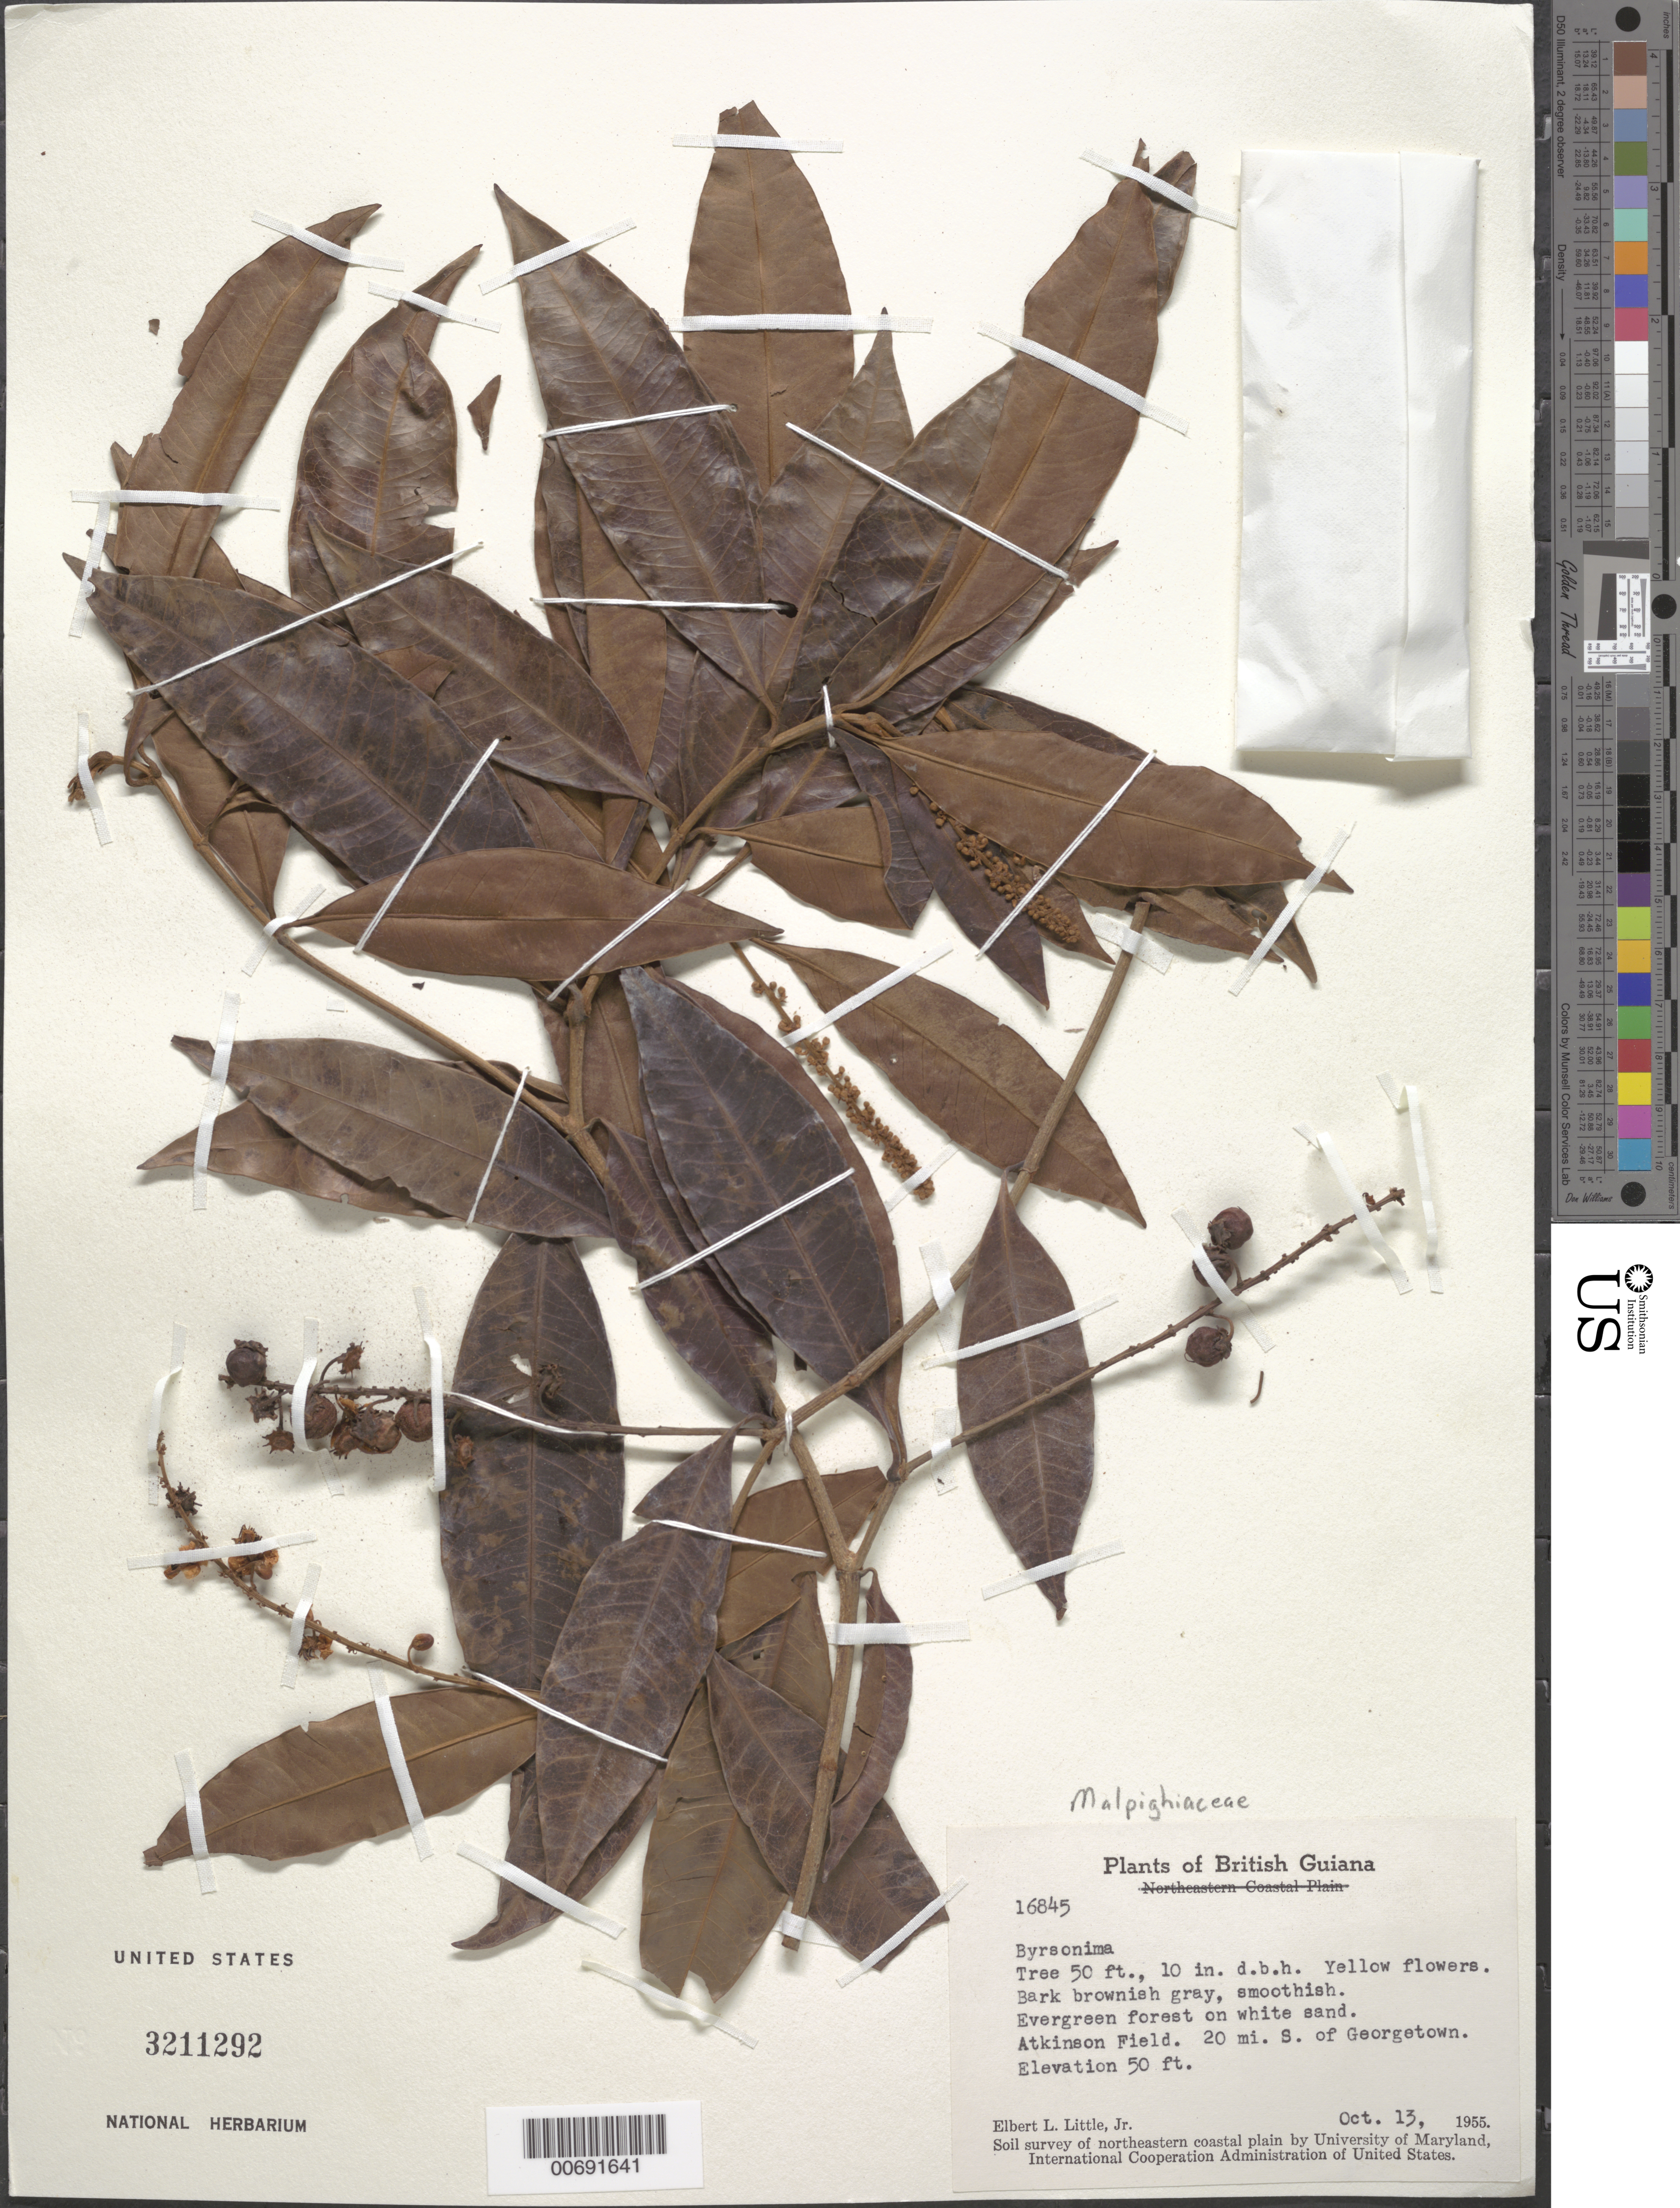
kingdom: Plantae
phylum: Tracheophyta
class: Magnoliopsida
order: Malpighiales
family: Malpighiaceae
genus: Byrsonima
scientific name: Byrsonima sp.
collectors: E. L. Little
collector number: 16845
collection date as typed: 13-Oct-55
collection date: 1955-10-13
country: Guyana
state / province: Demerara-Mahaica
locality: Atkinson Field, 20 mi. S of Georgetown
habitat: Evergreen forest on white sand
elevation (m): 15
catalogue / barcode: US 3211292